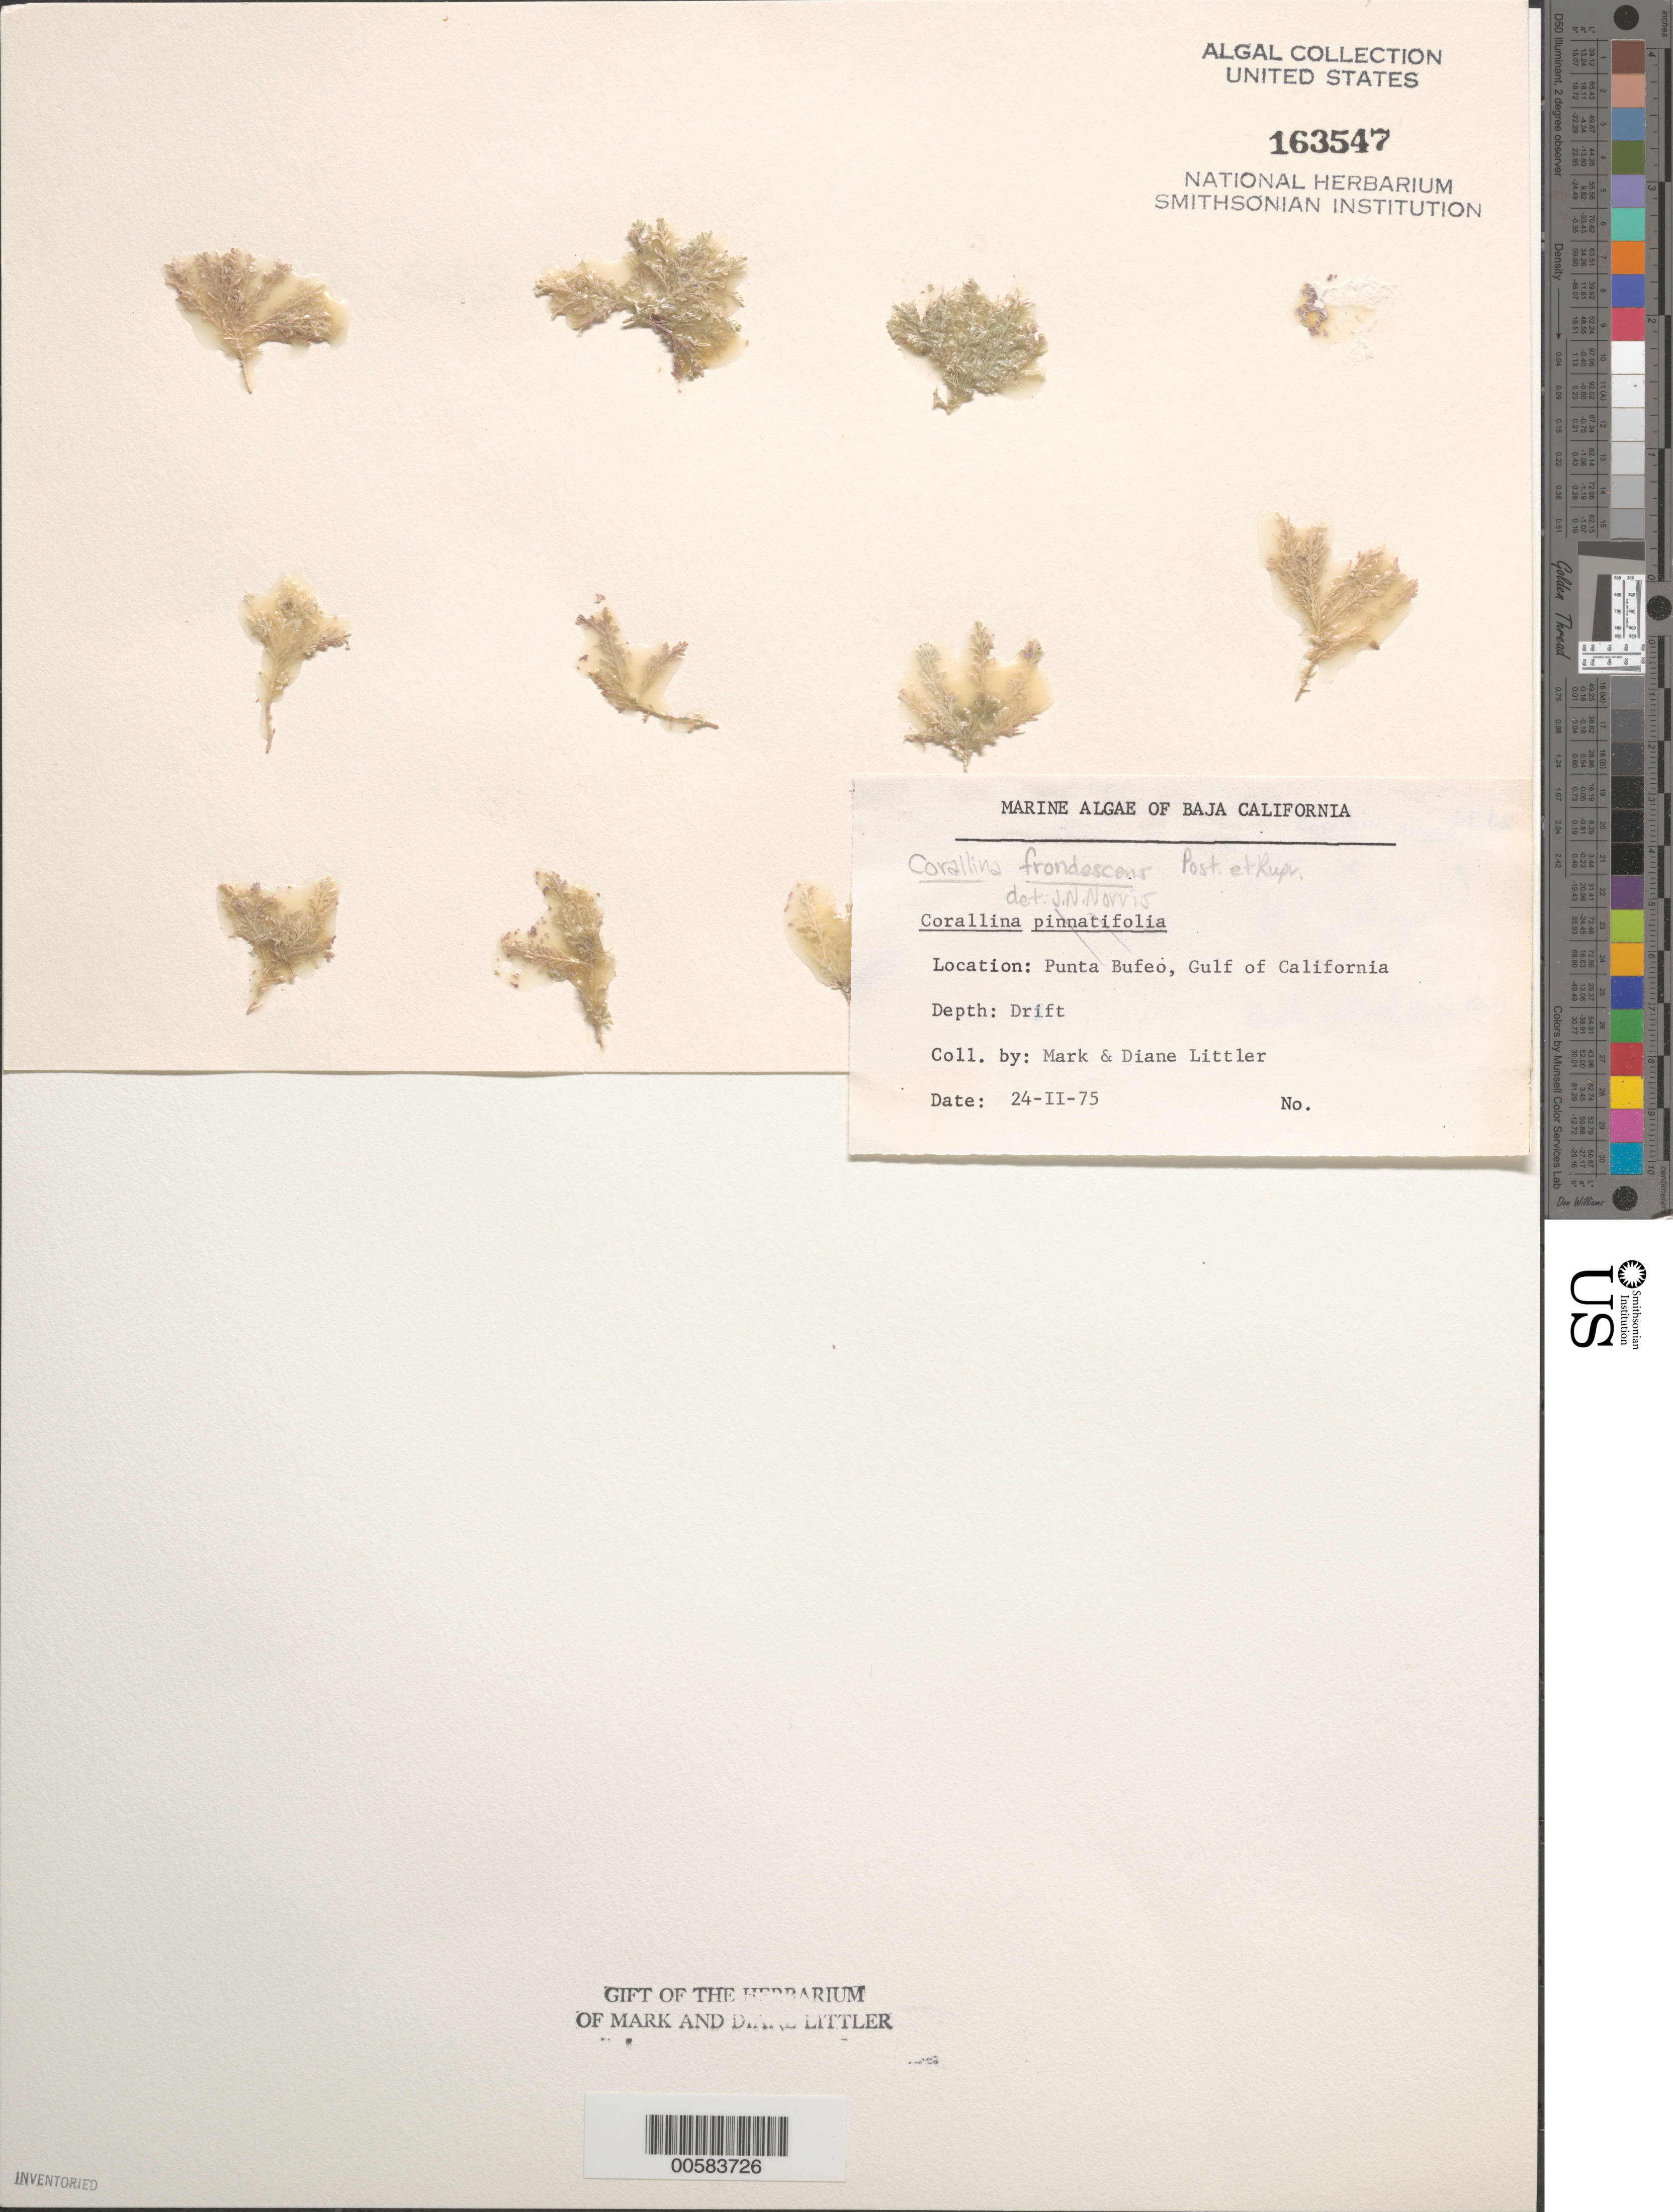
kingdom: Plantae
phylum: Rhodophyta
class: Florideophyceae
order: Corallinales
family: Corallinaceae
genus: Bossiella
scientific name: Bossiella frondescens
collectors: M. M. Littler & D. S. Littler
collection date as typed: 24 Feb 1975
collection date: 1975-02-24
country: Mexico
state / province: Baja California Norte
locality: Punta Bufeo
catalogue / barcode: US 163547